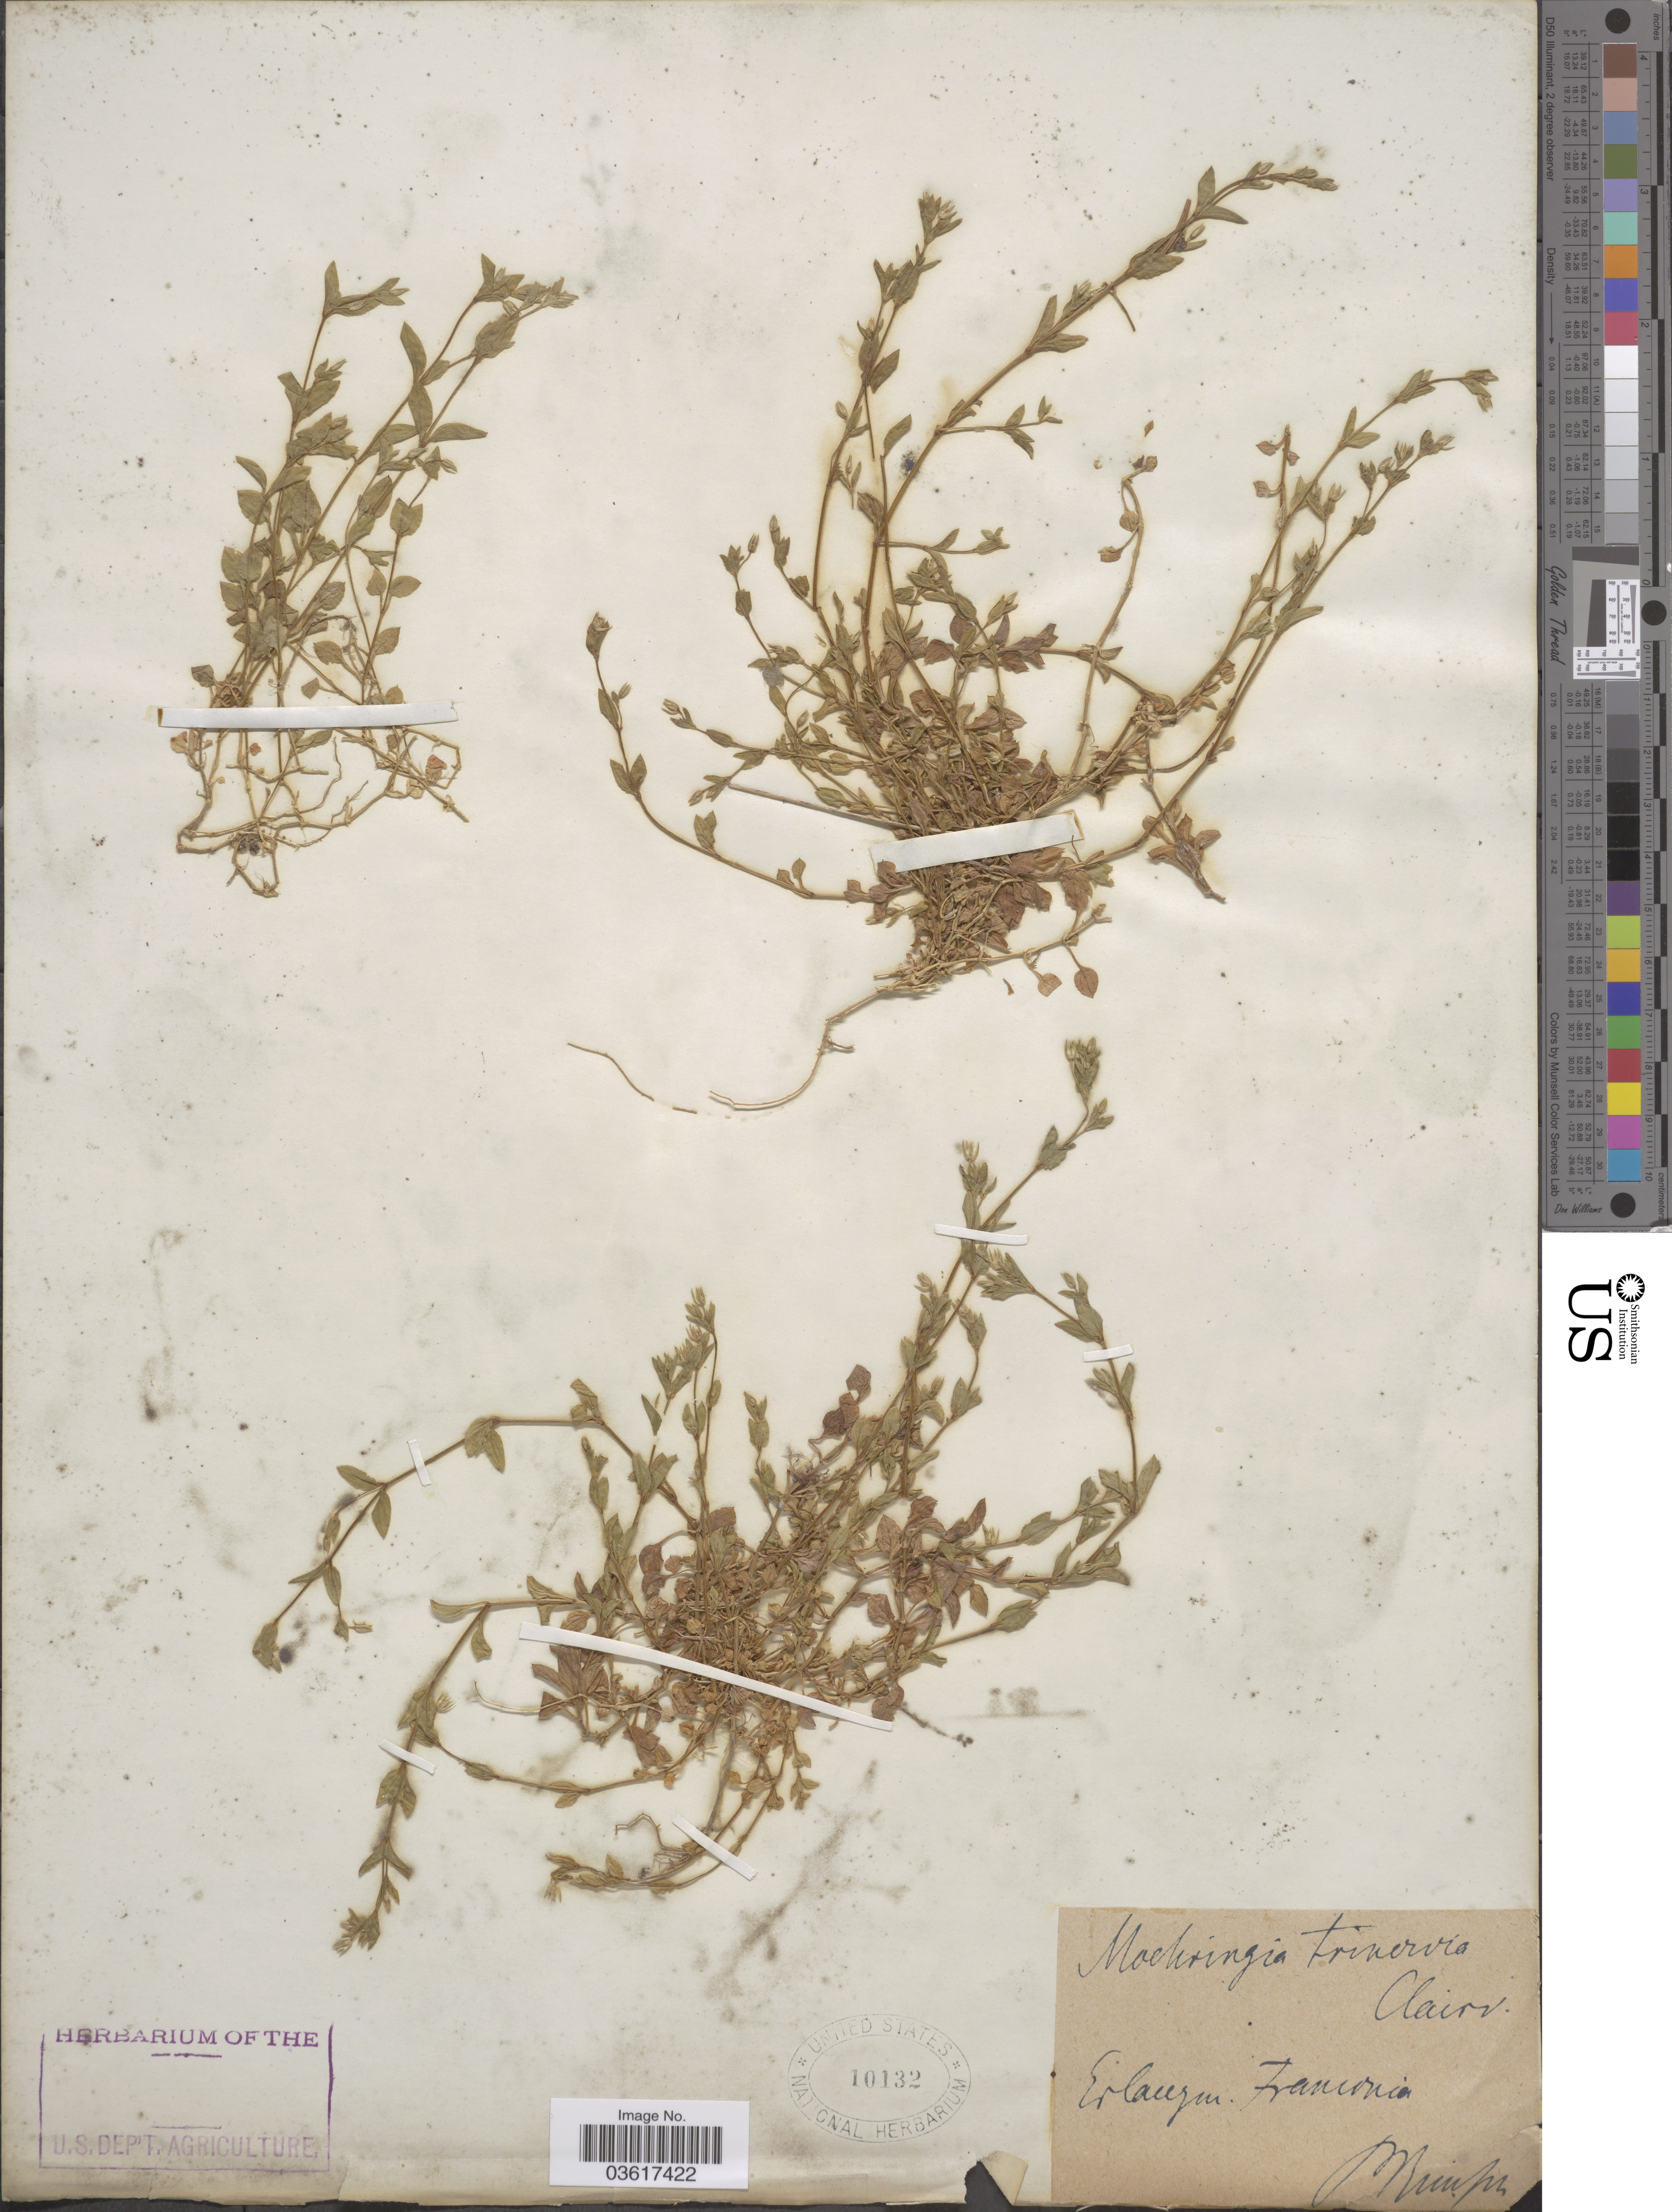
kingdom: Plantae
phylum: Tracheophyta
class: Magnoliopsida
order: Caryophyllales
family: Caryophyllaceae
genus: Moehringia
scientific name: Moehringia trinervia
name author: (L.) Clairv.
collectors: P. Reinsch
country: Germany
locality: Erlangen. Franconia.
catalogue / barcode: US 10132